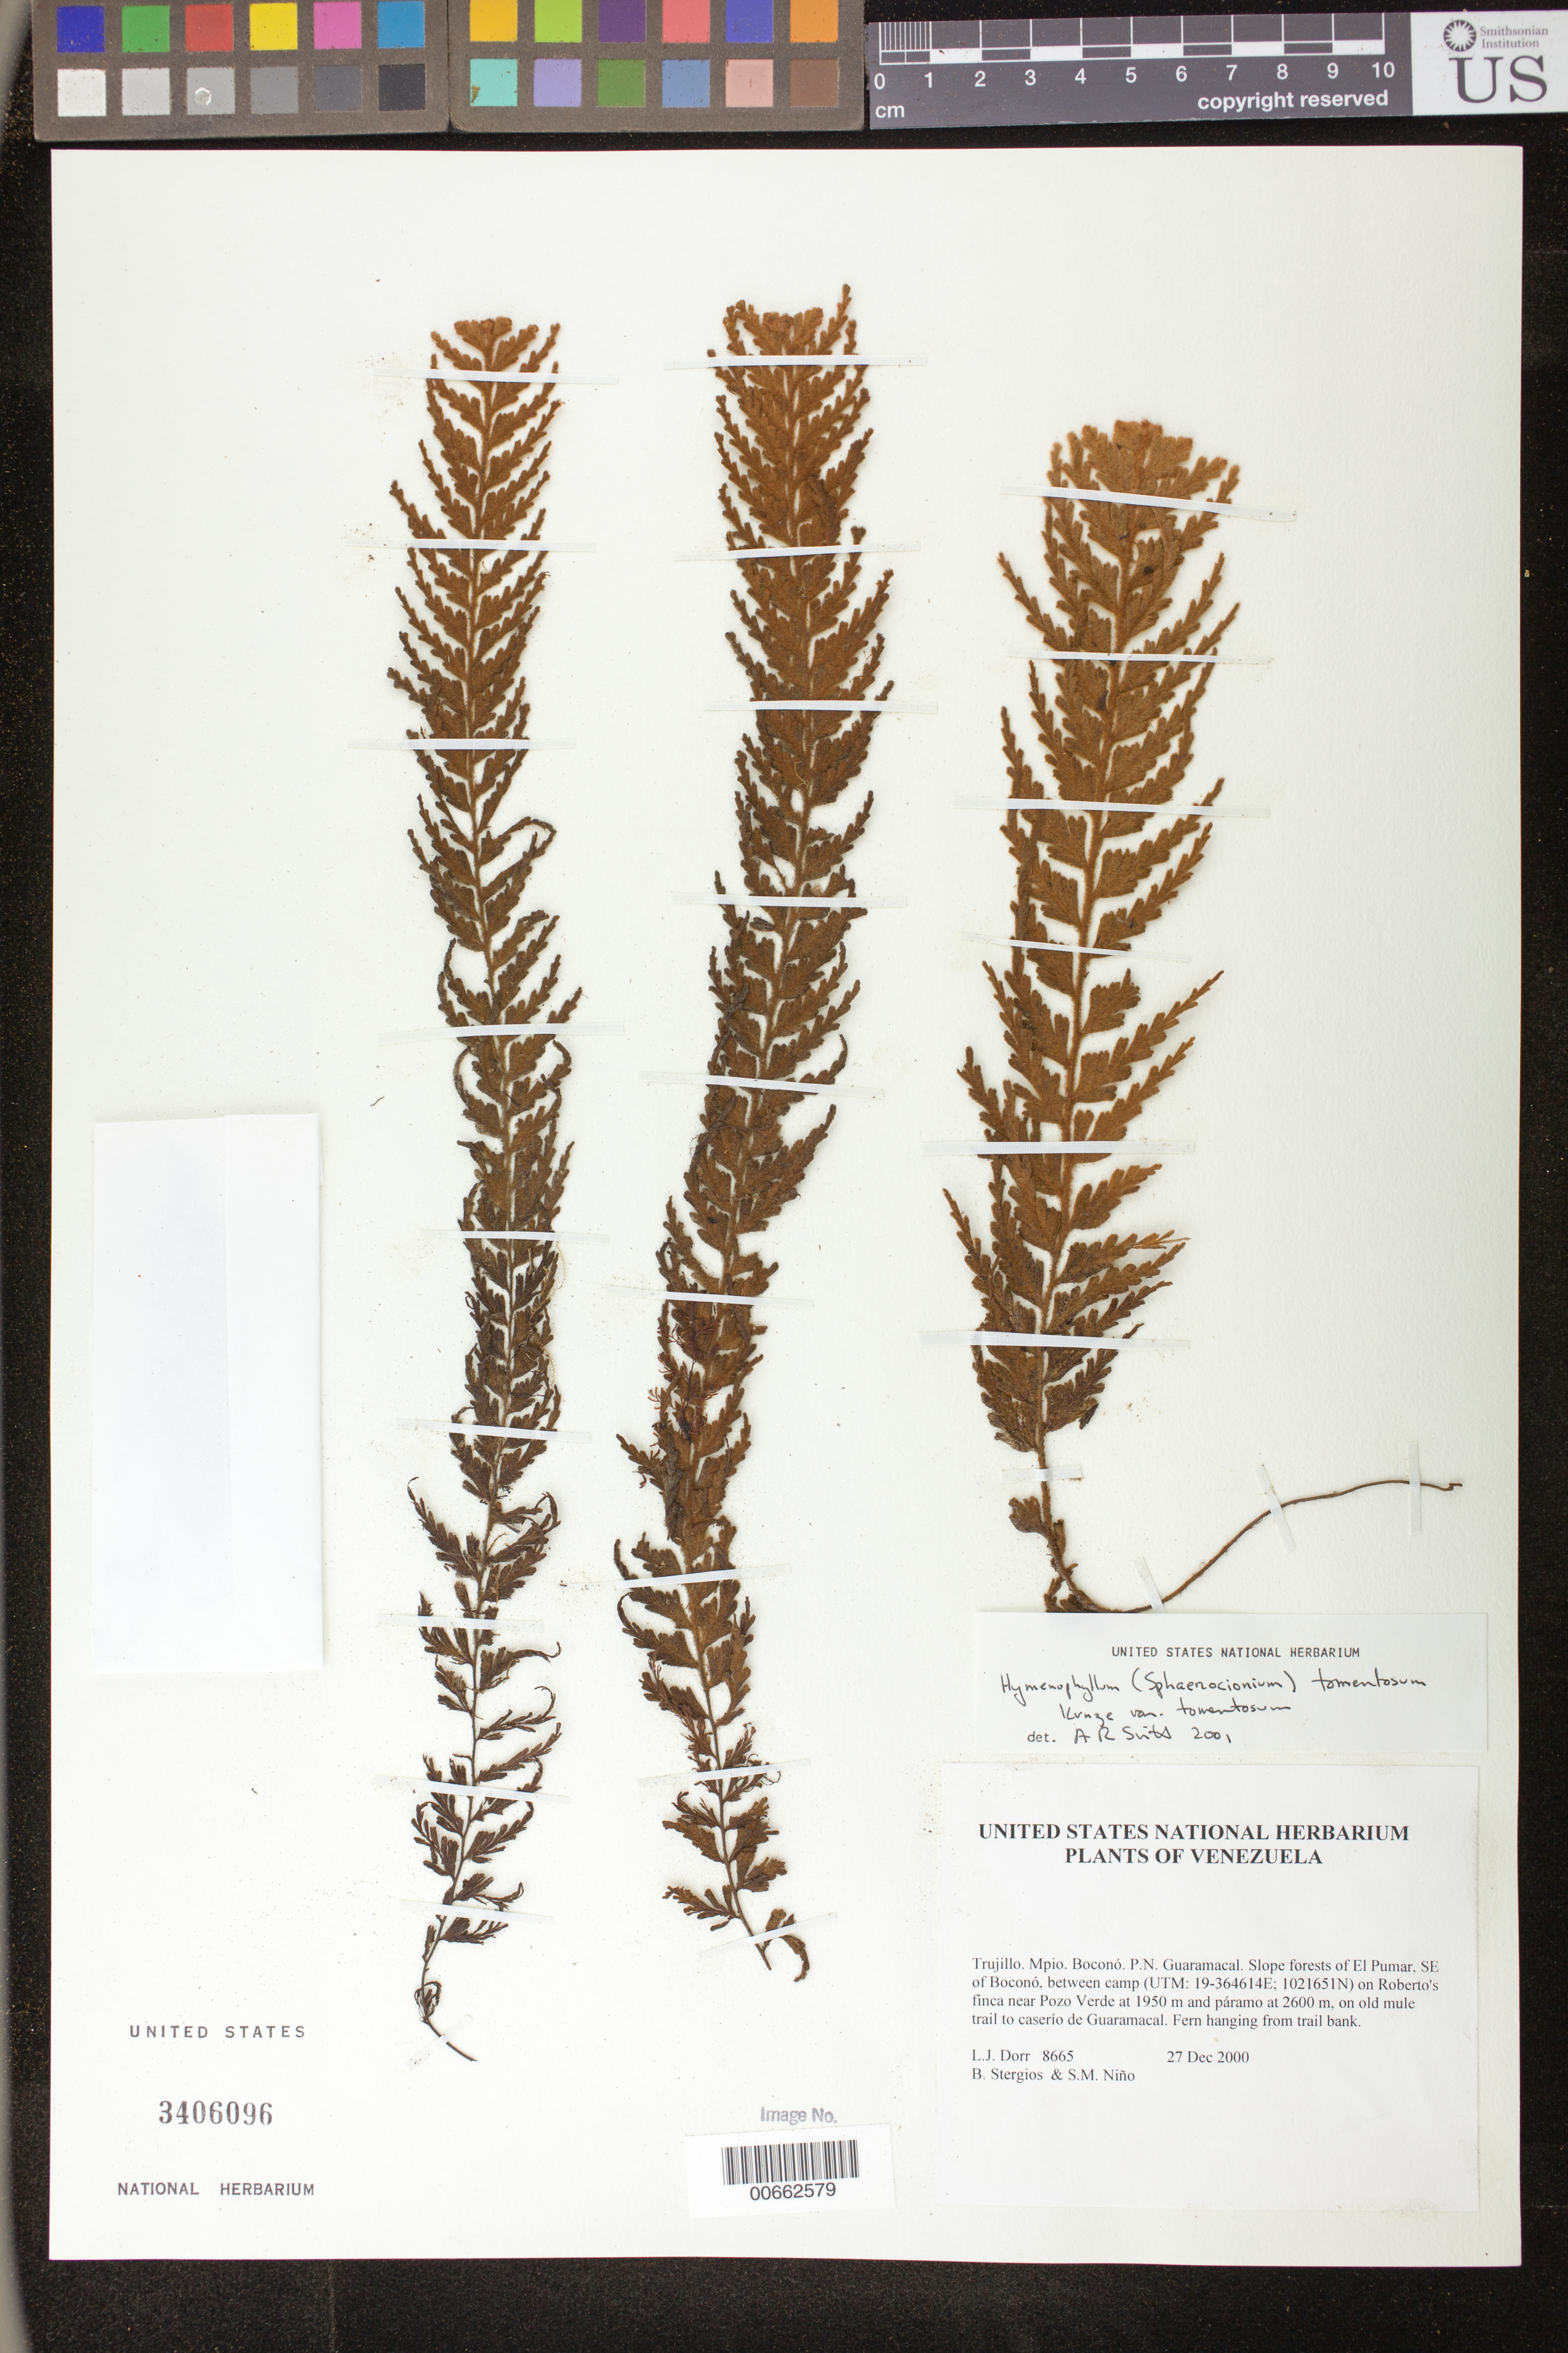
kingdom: Plantae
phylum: Tracheophyta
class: Polypodiopsida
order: Hymenophyllales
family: Hymenophyllaceae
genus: Hymenophyllum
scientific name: Hymenophyllum tomentosum var. tomentosum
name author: Kunze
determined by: Smith, Alan R., (UC)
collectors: L. J. Dorr, B. G. Stergios & S. M. Niño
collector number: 8665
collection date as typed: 27 Dec 2000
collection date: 2000-12-27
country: Venezuela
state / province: Trujillo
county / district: Boconó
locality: Parque Nacional Guaramacal. El Pumar, SE of Boconó, between camp on Roberto's finca near Pozo Verde at 1950 m and páramo at 2600 m, on old mule trail to caserío de Guaramacal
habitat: Fern hanging from trail bank.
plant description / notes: AAU, NY, PORT, UC, US, VEN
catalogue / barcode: US 3406096